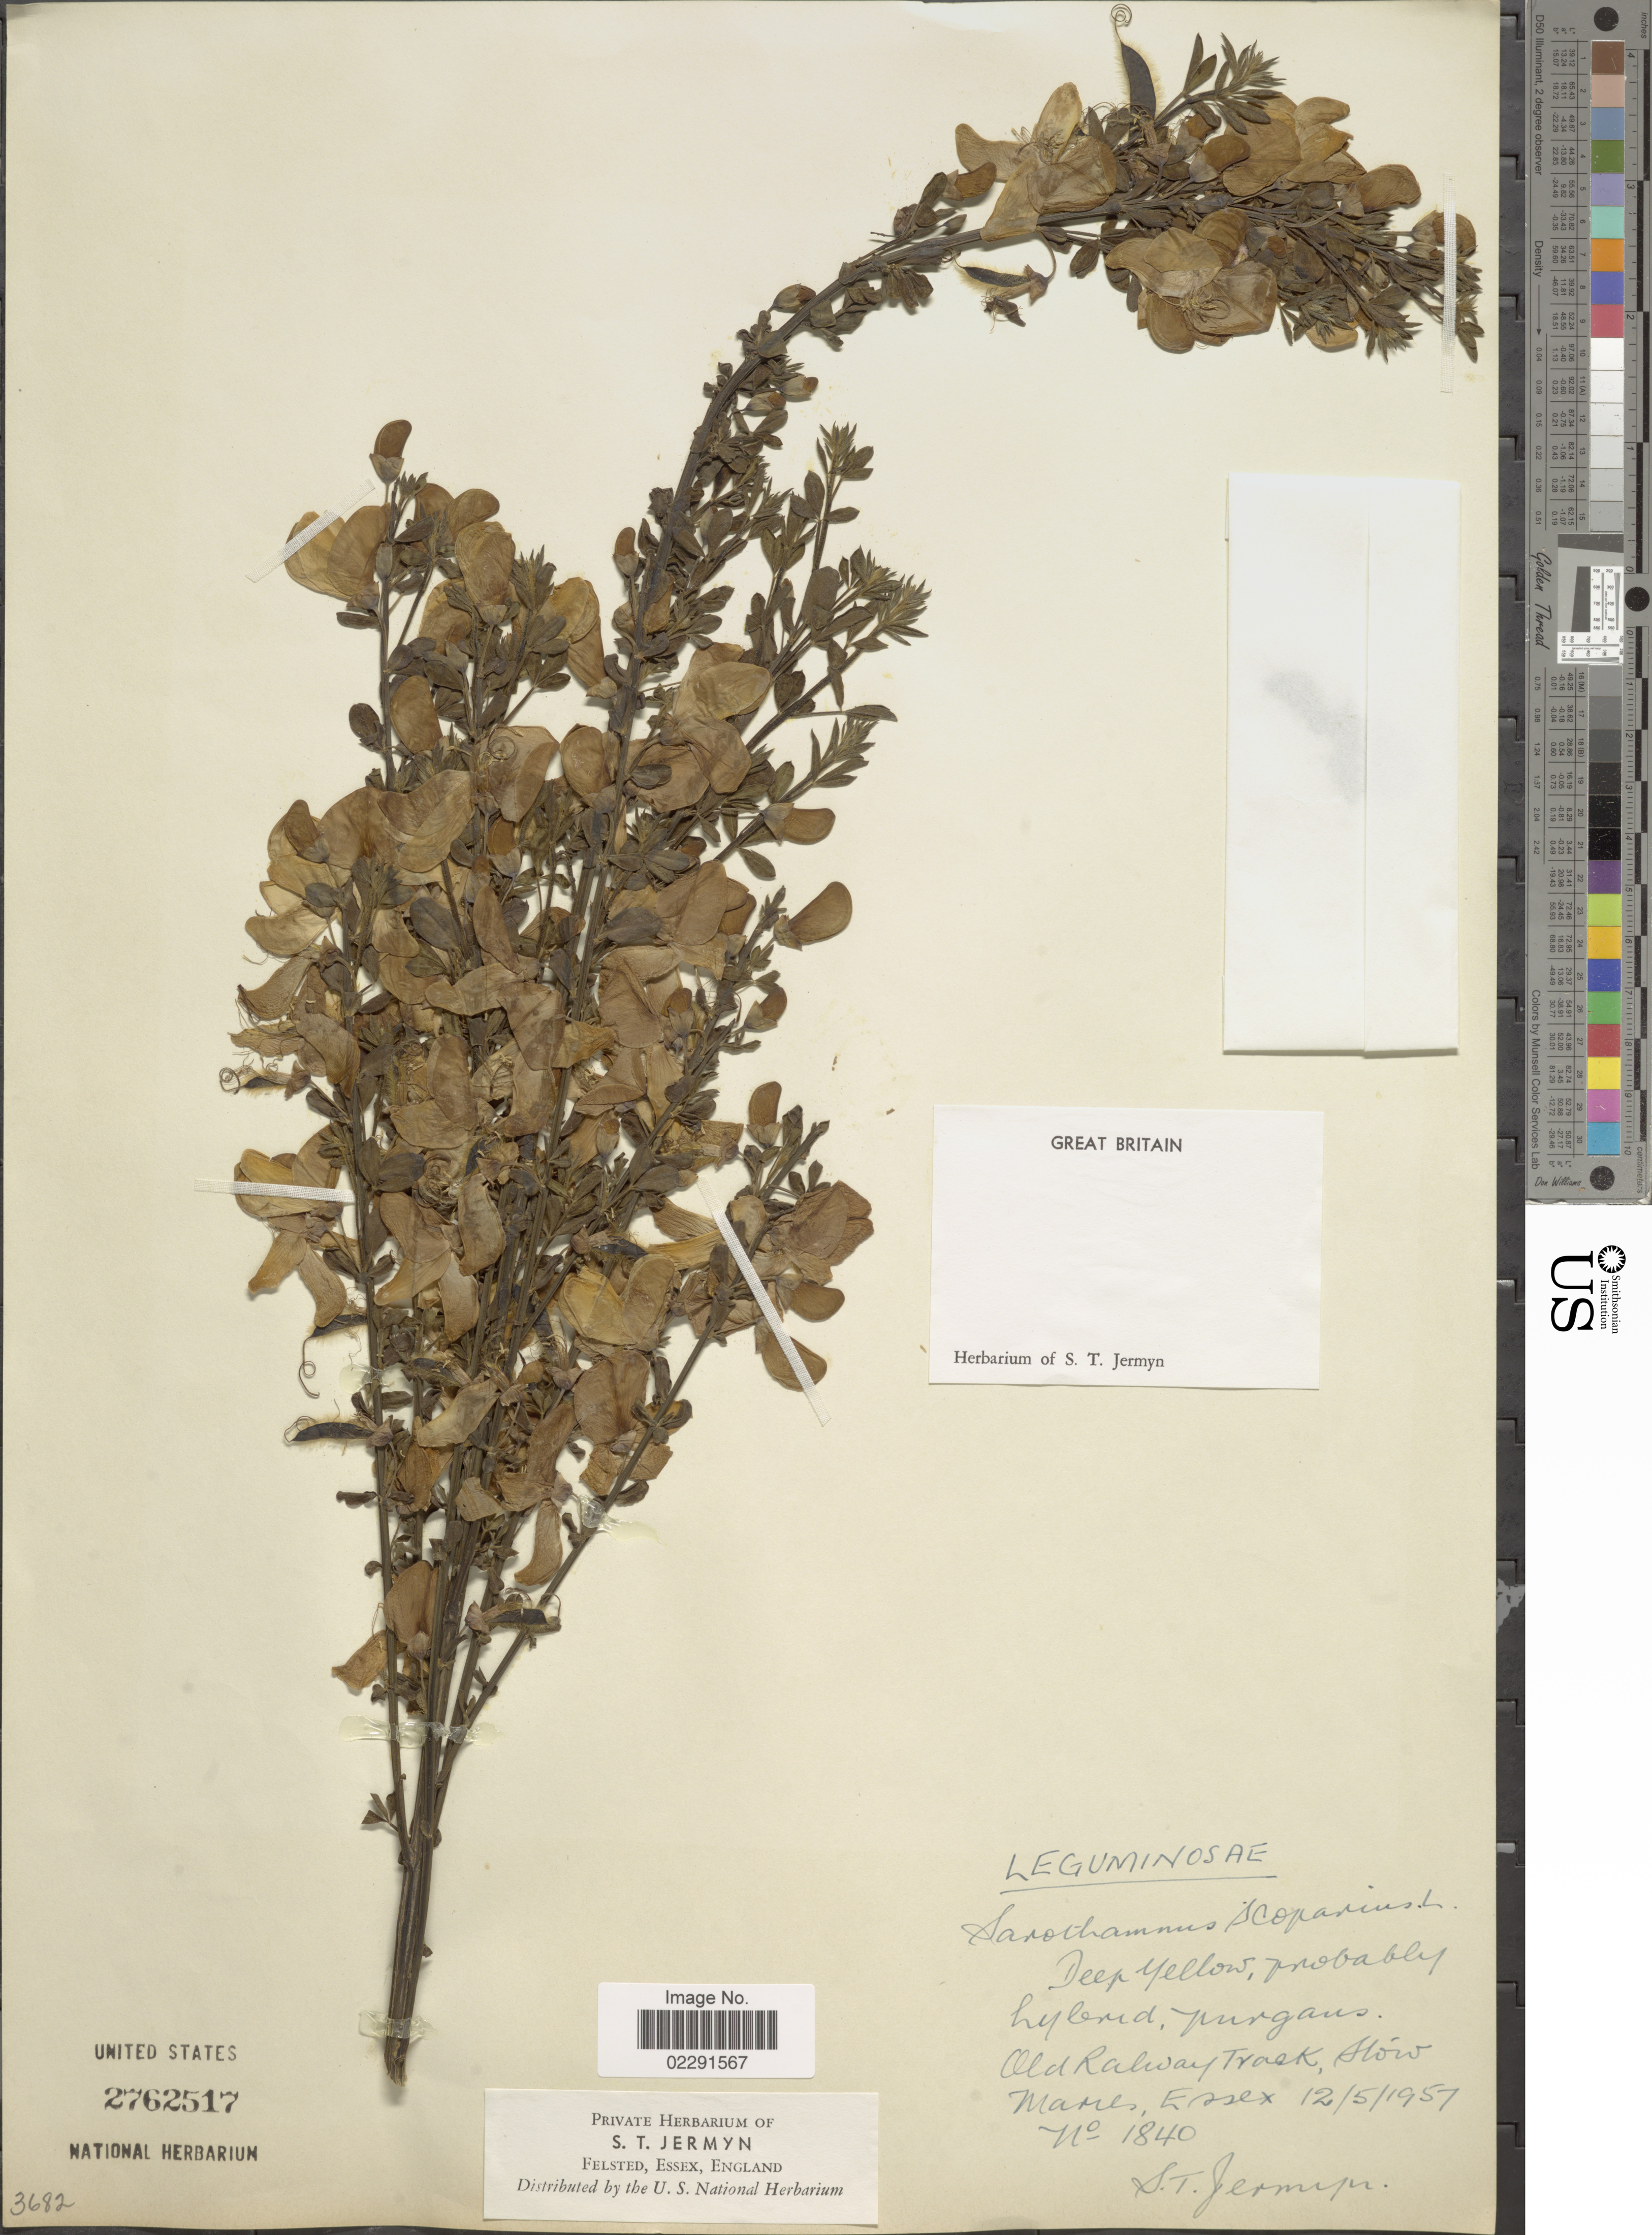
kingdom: Plantae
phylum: Tracheophyta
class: Magnoliopsida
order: Fabales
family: Fabaceae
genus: Cytisus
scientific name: Cytisus scoparius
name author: (L.) Link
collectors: S. Jermyn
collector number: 1840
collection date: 1957-05-12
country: United Kingdom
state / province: England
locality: Old Railway Track, Stow Maries, Essex.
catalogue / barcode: US 2762517